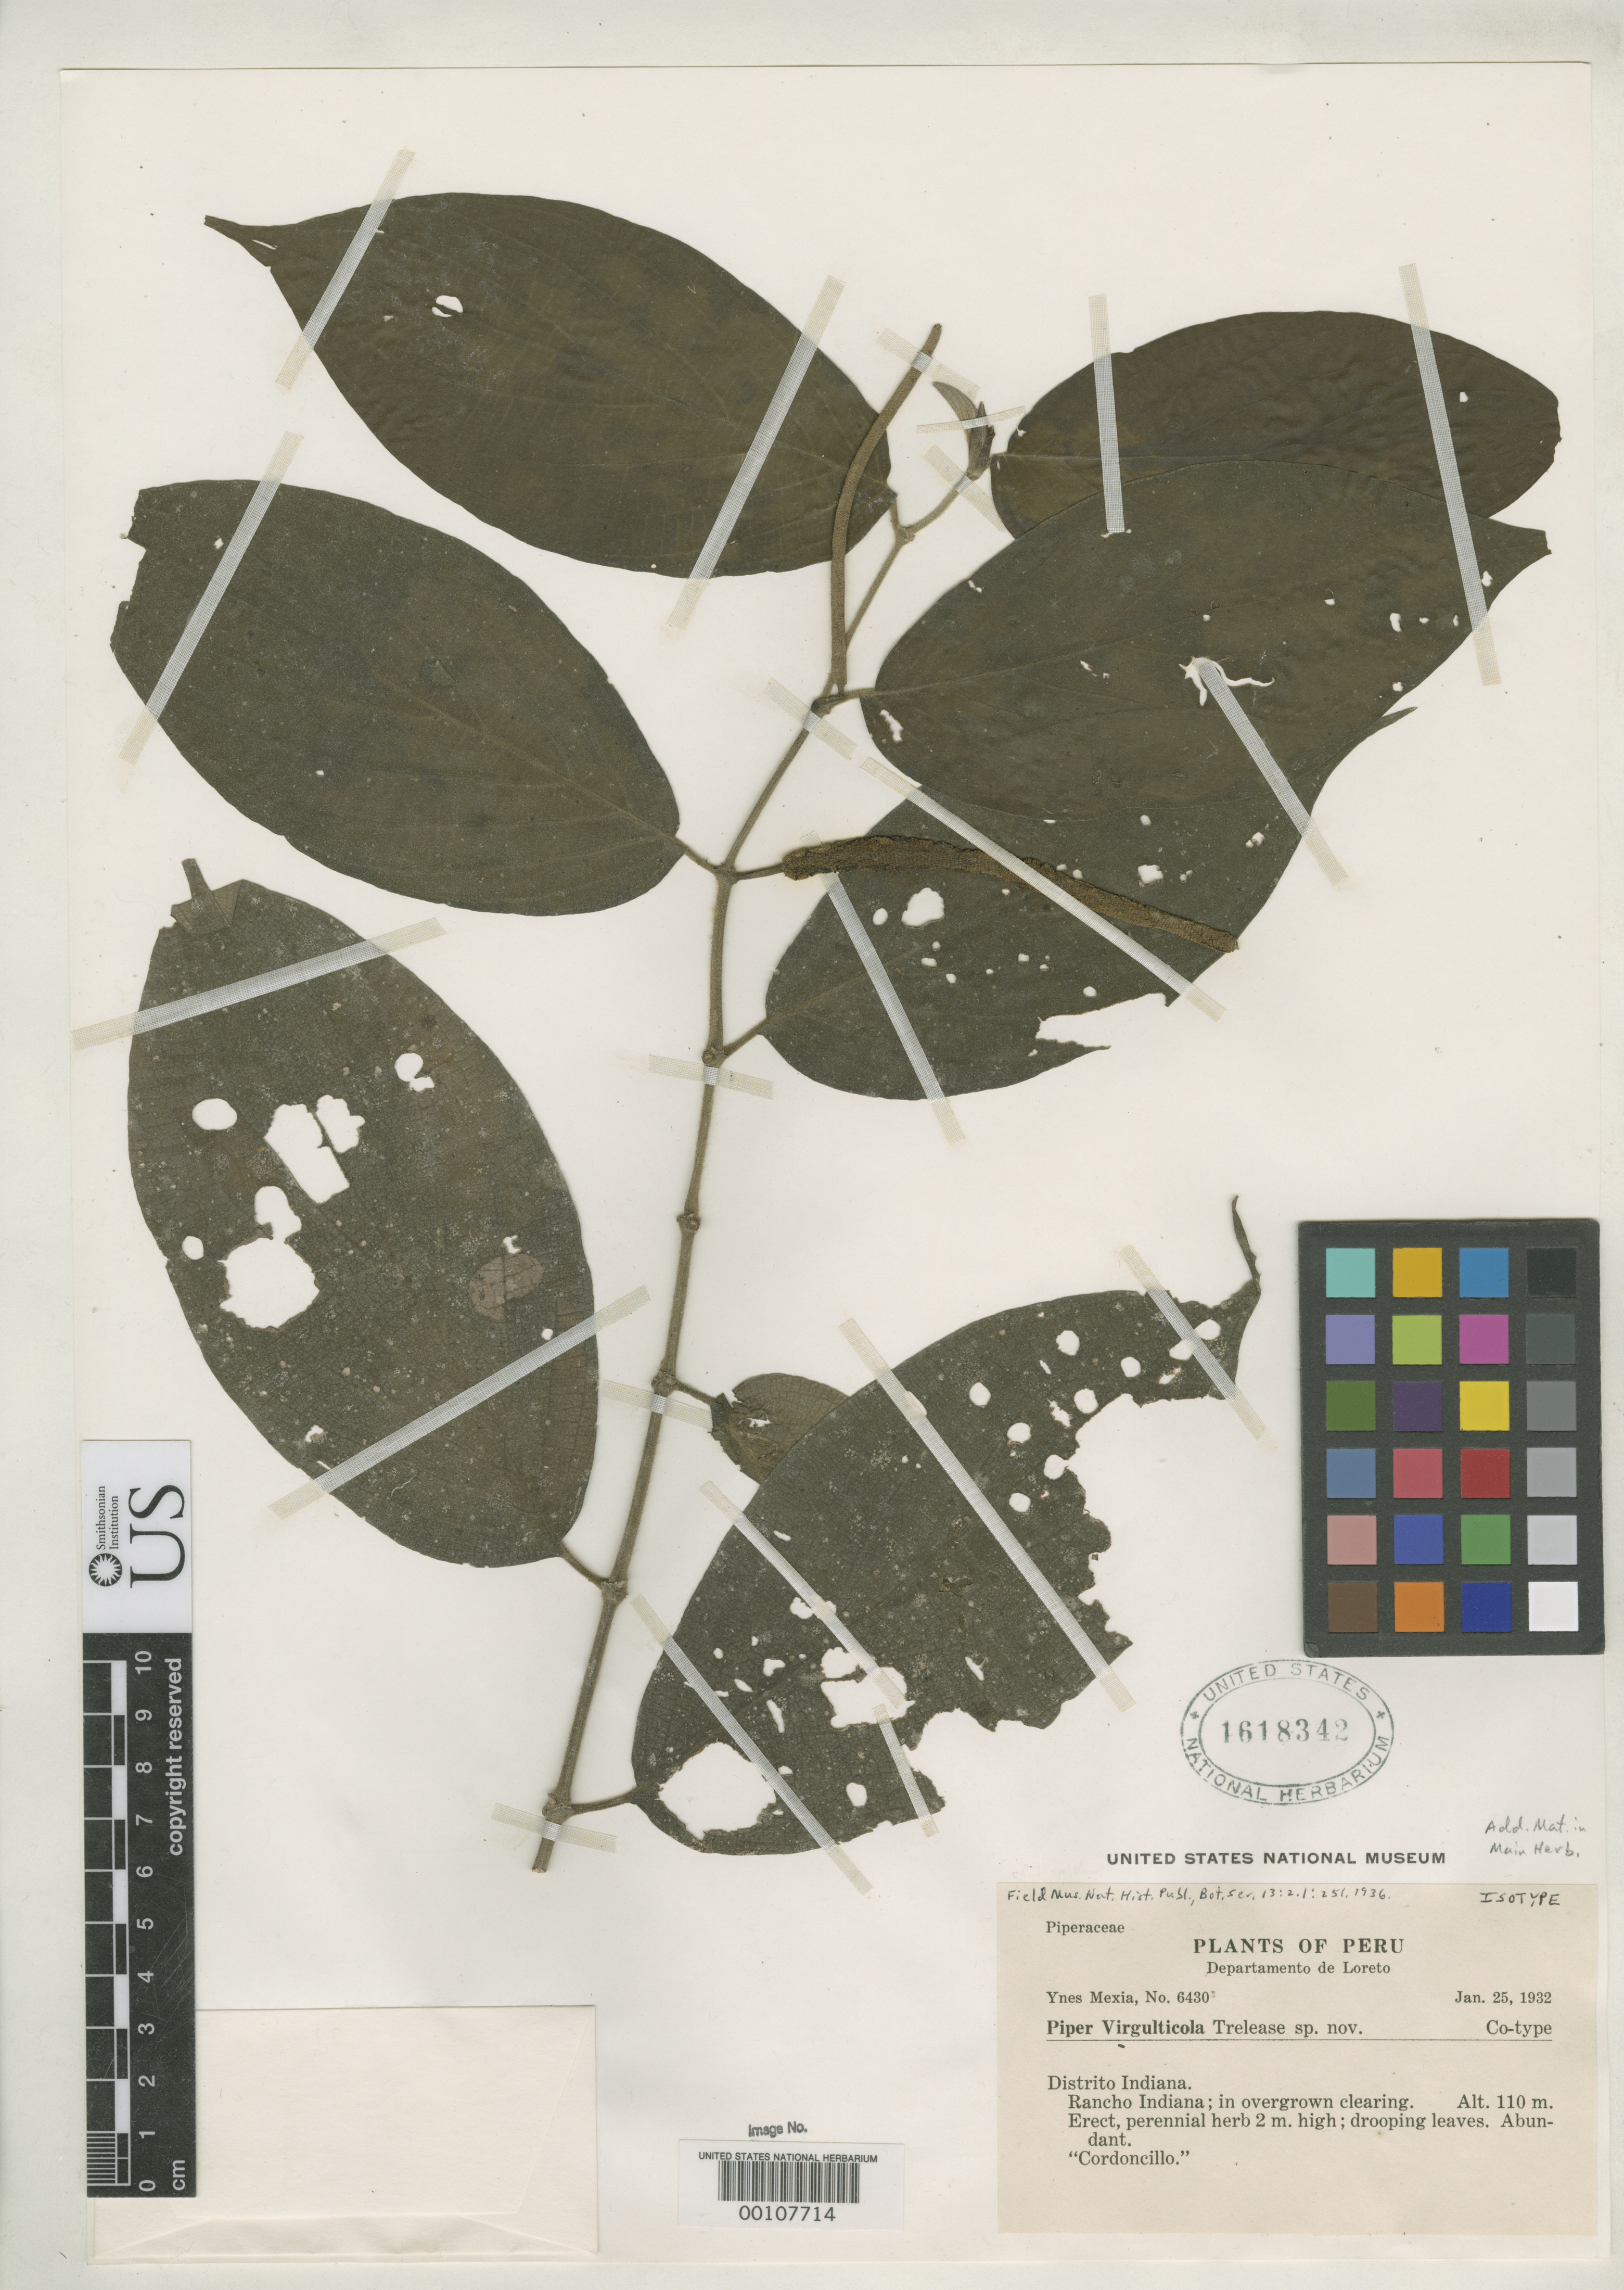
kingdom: Plantae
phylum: Tracheophyta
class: Magnoliopsida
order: Piperales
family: Piperaceae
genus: Piper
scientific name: Piper virgulticola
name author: Trel. in J.F. Macbr.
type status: Isotype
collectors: Y. Mexia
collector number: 6430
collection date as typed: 25 Jan 1932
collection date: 1932-01-25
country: Peru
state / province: Loreto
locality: Rancho Indiana.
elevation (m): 110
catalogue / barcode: US 1618342